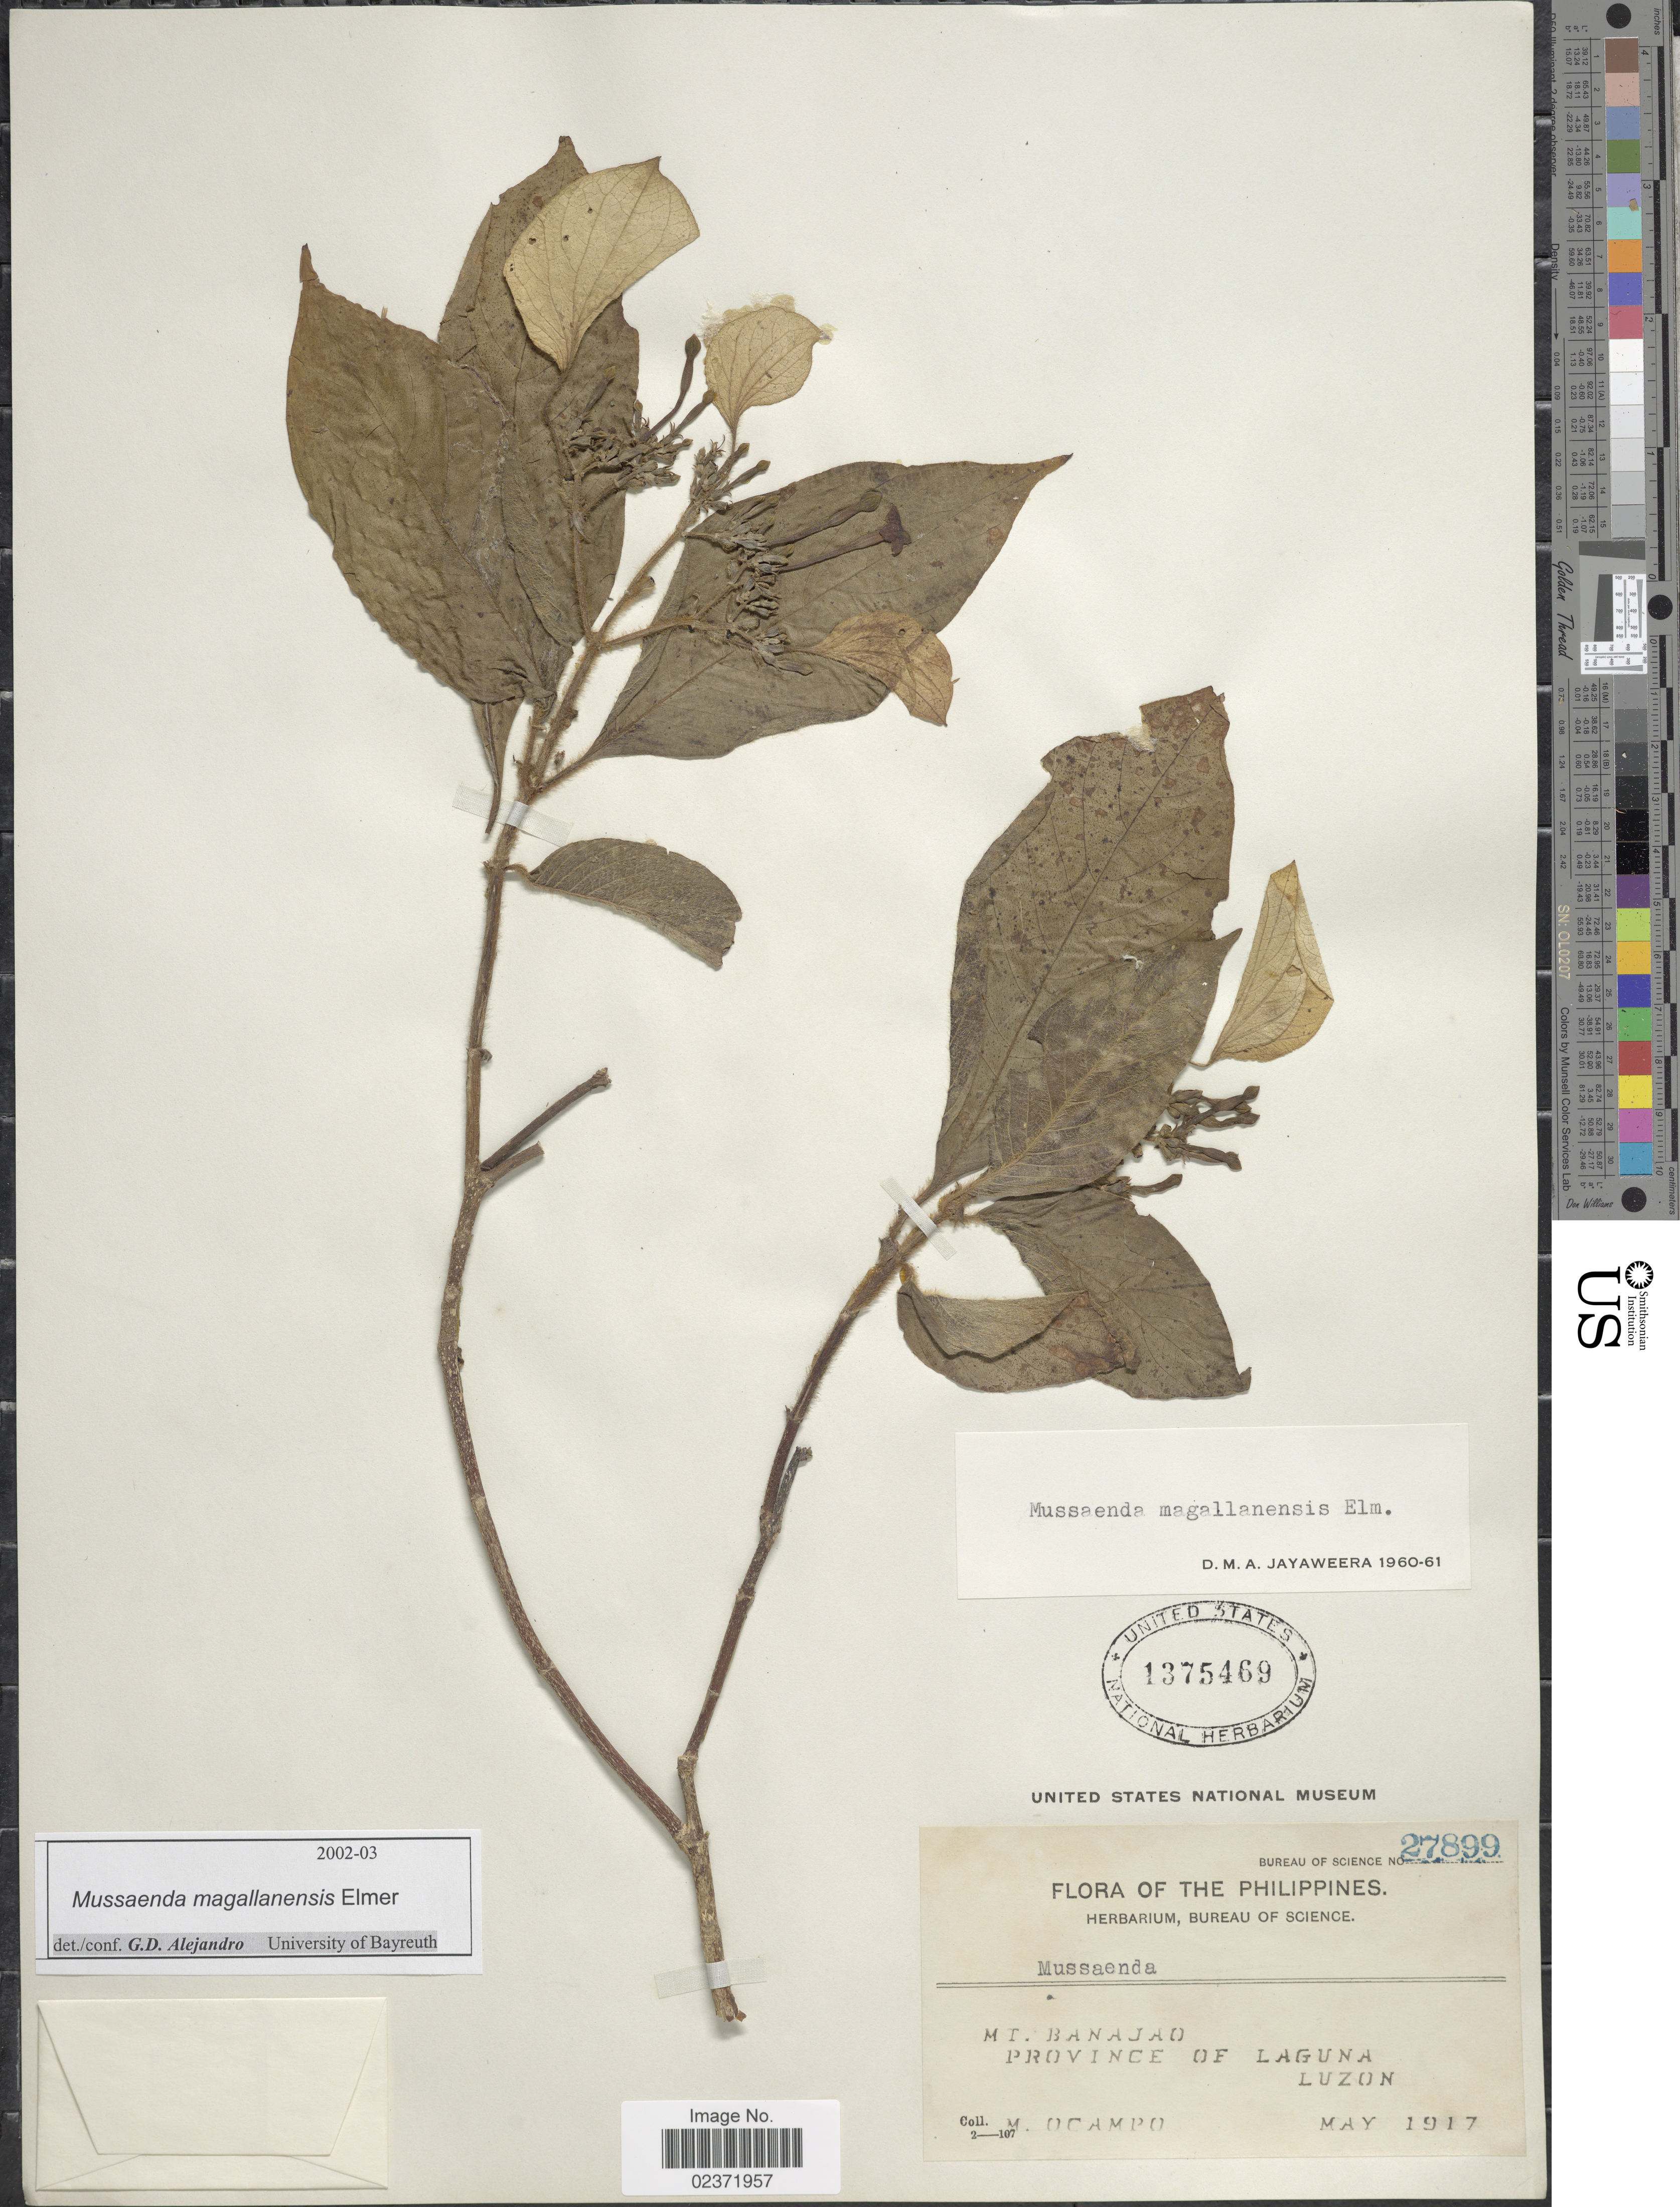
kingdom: Plantae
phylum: Tracheophyta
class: Magnoliopsida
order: Gentianales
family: Rubiaceae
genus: Mussaenda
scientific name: Mussaenda magallanensis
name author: Elmer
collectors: M. Ocampo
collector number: Bureau of Science 27899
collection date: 1917-05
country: Philippines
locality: Mt. Banajao, Province of Laguna, Luzon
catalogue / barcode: US 1375469